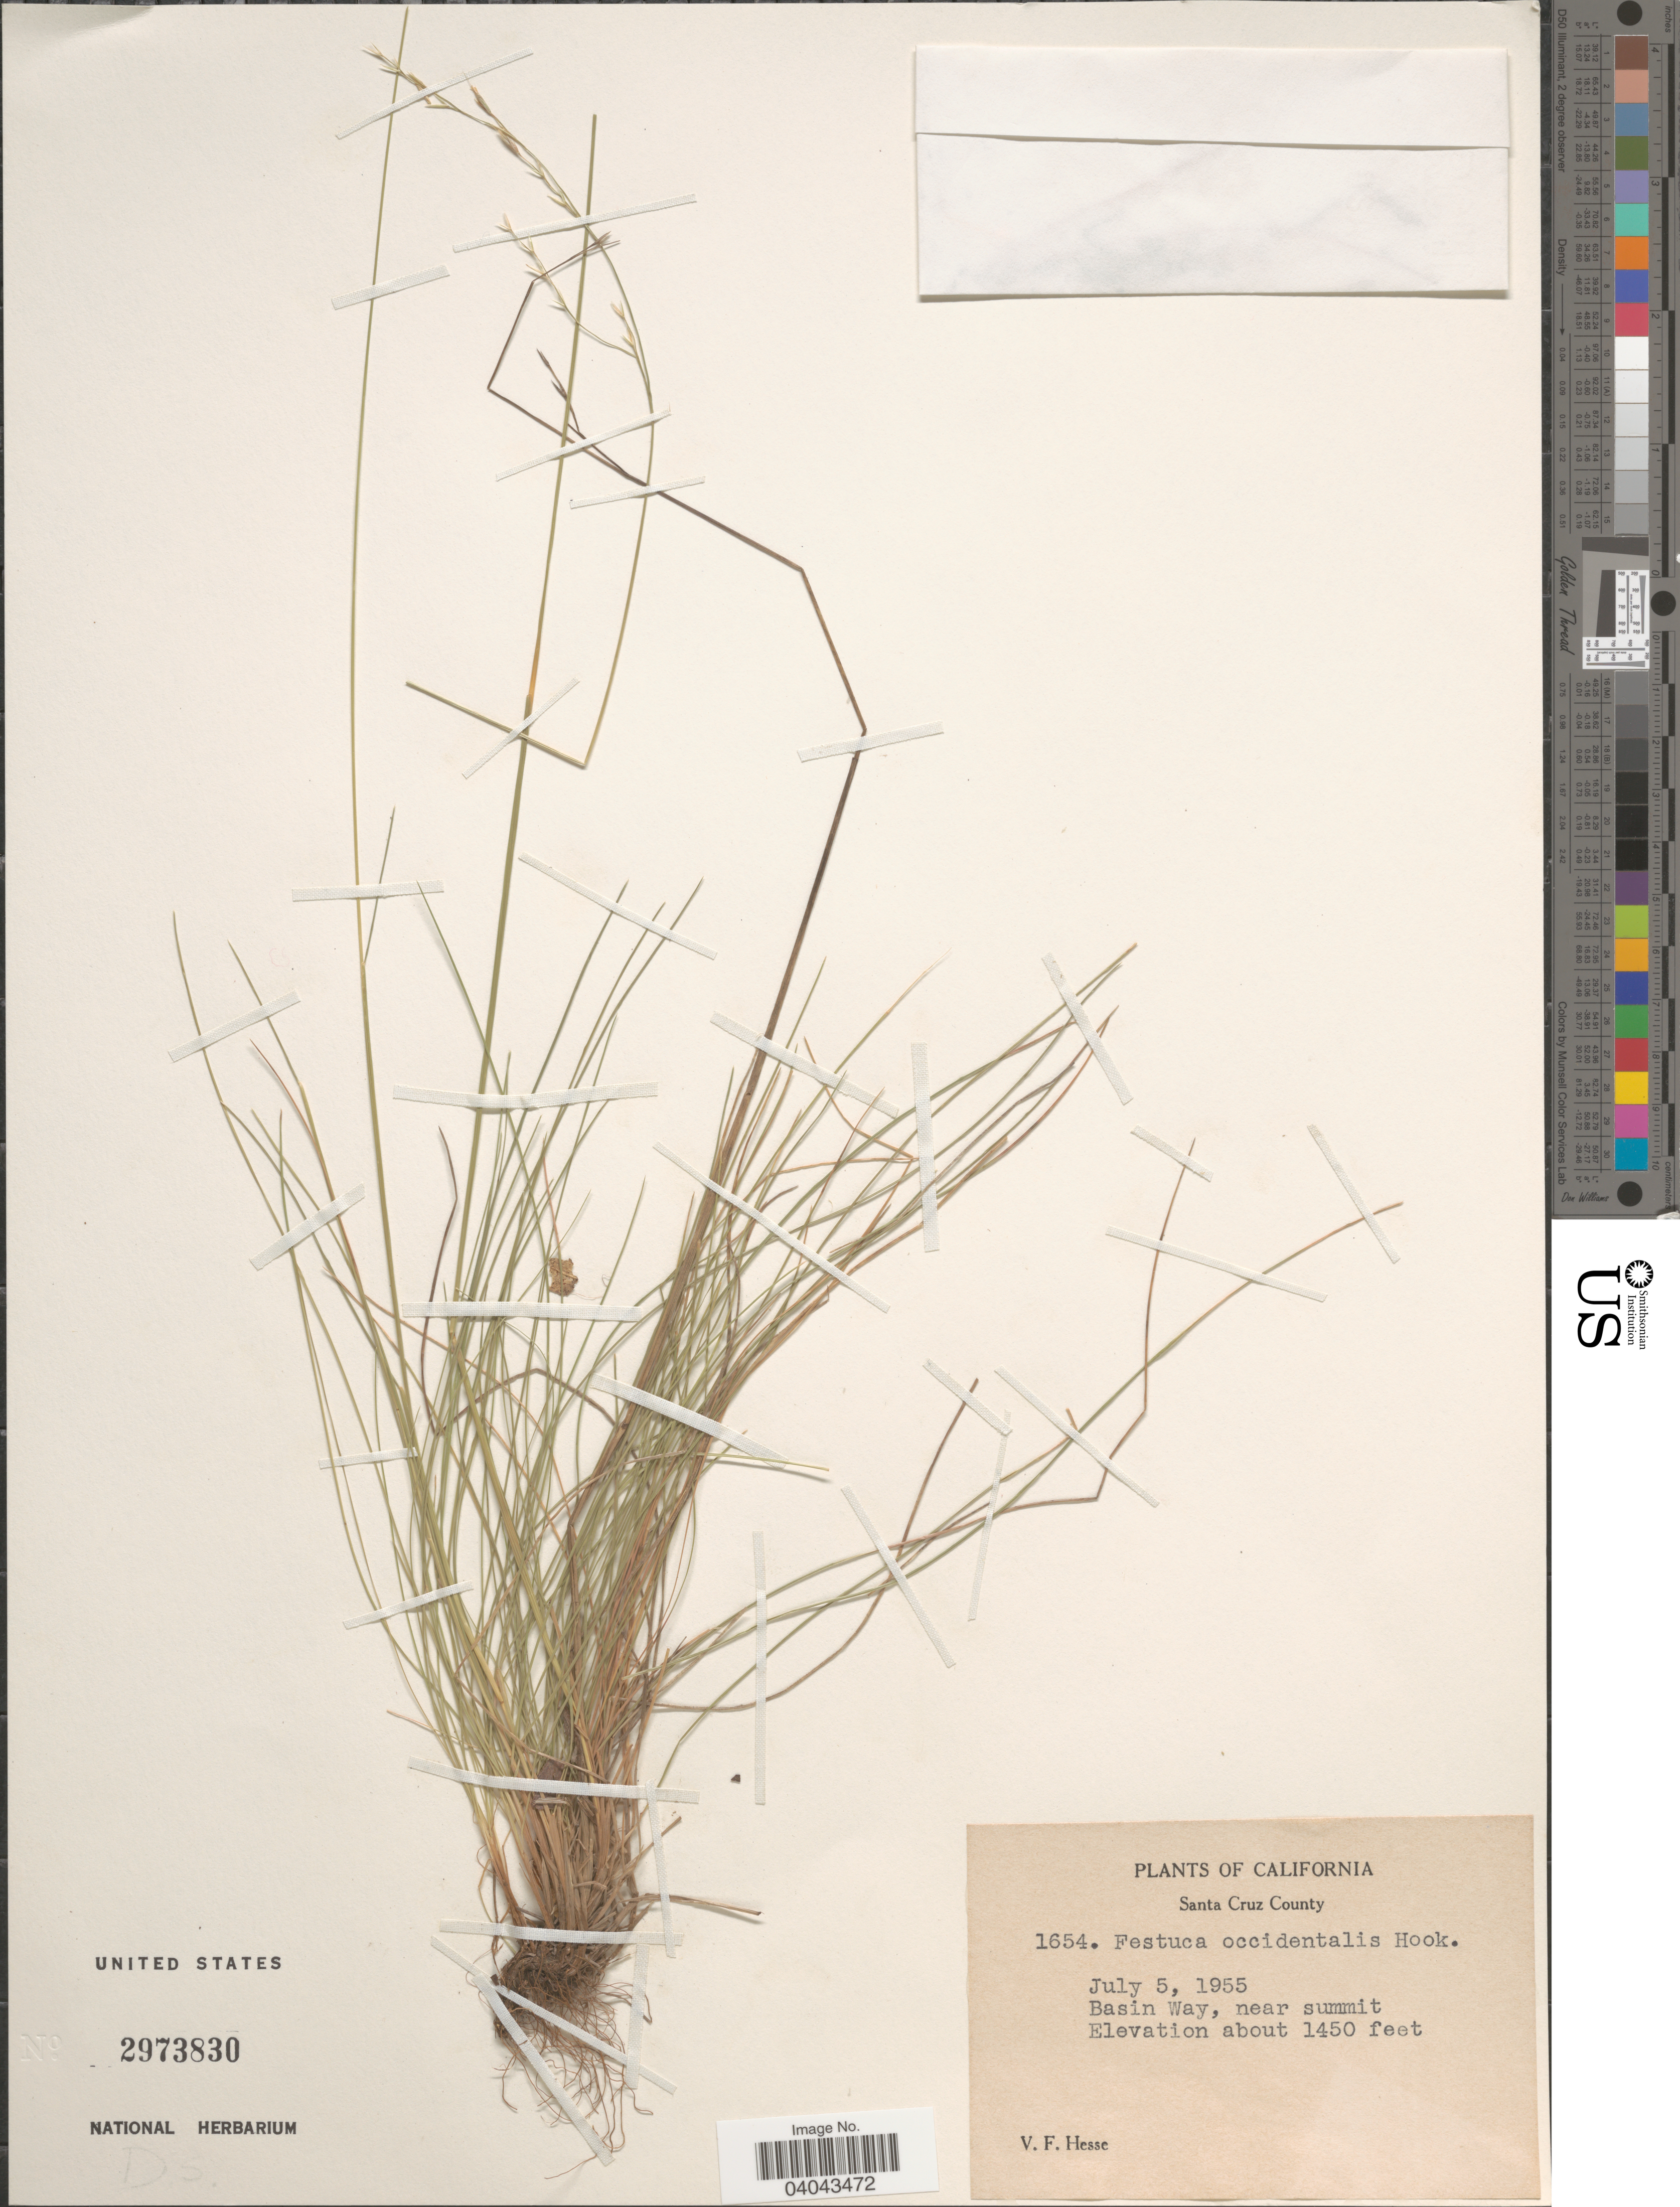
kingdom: Plantae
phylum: Tracheophyta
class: Liliopsida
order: Poales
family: Poaceae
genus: Festuca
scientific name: Festuca occidentalis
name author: Hook.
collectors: V. Hesse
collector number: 1654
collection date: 1955-07-05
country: United States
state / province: California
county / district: Santa Cruz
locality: Santa Cruz County. Basin Way, near summit.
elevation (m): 442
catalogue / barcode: US 2973830